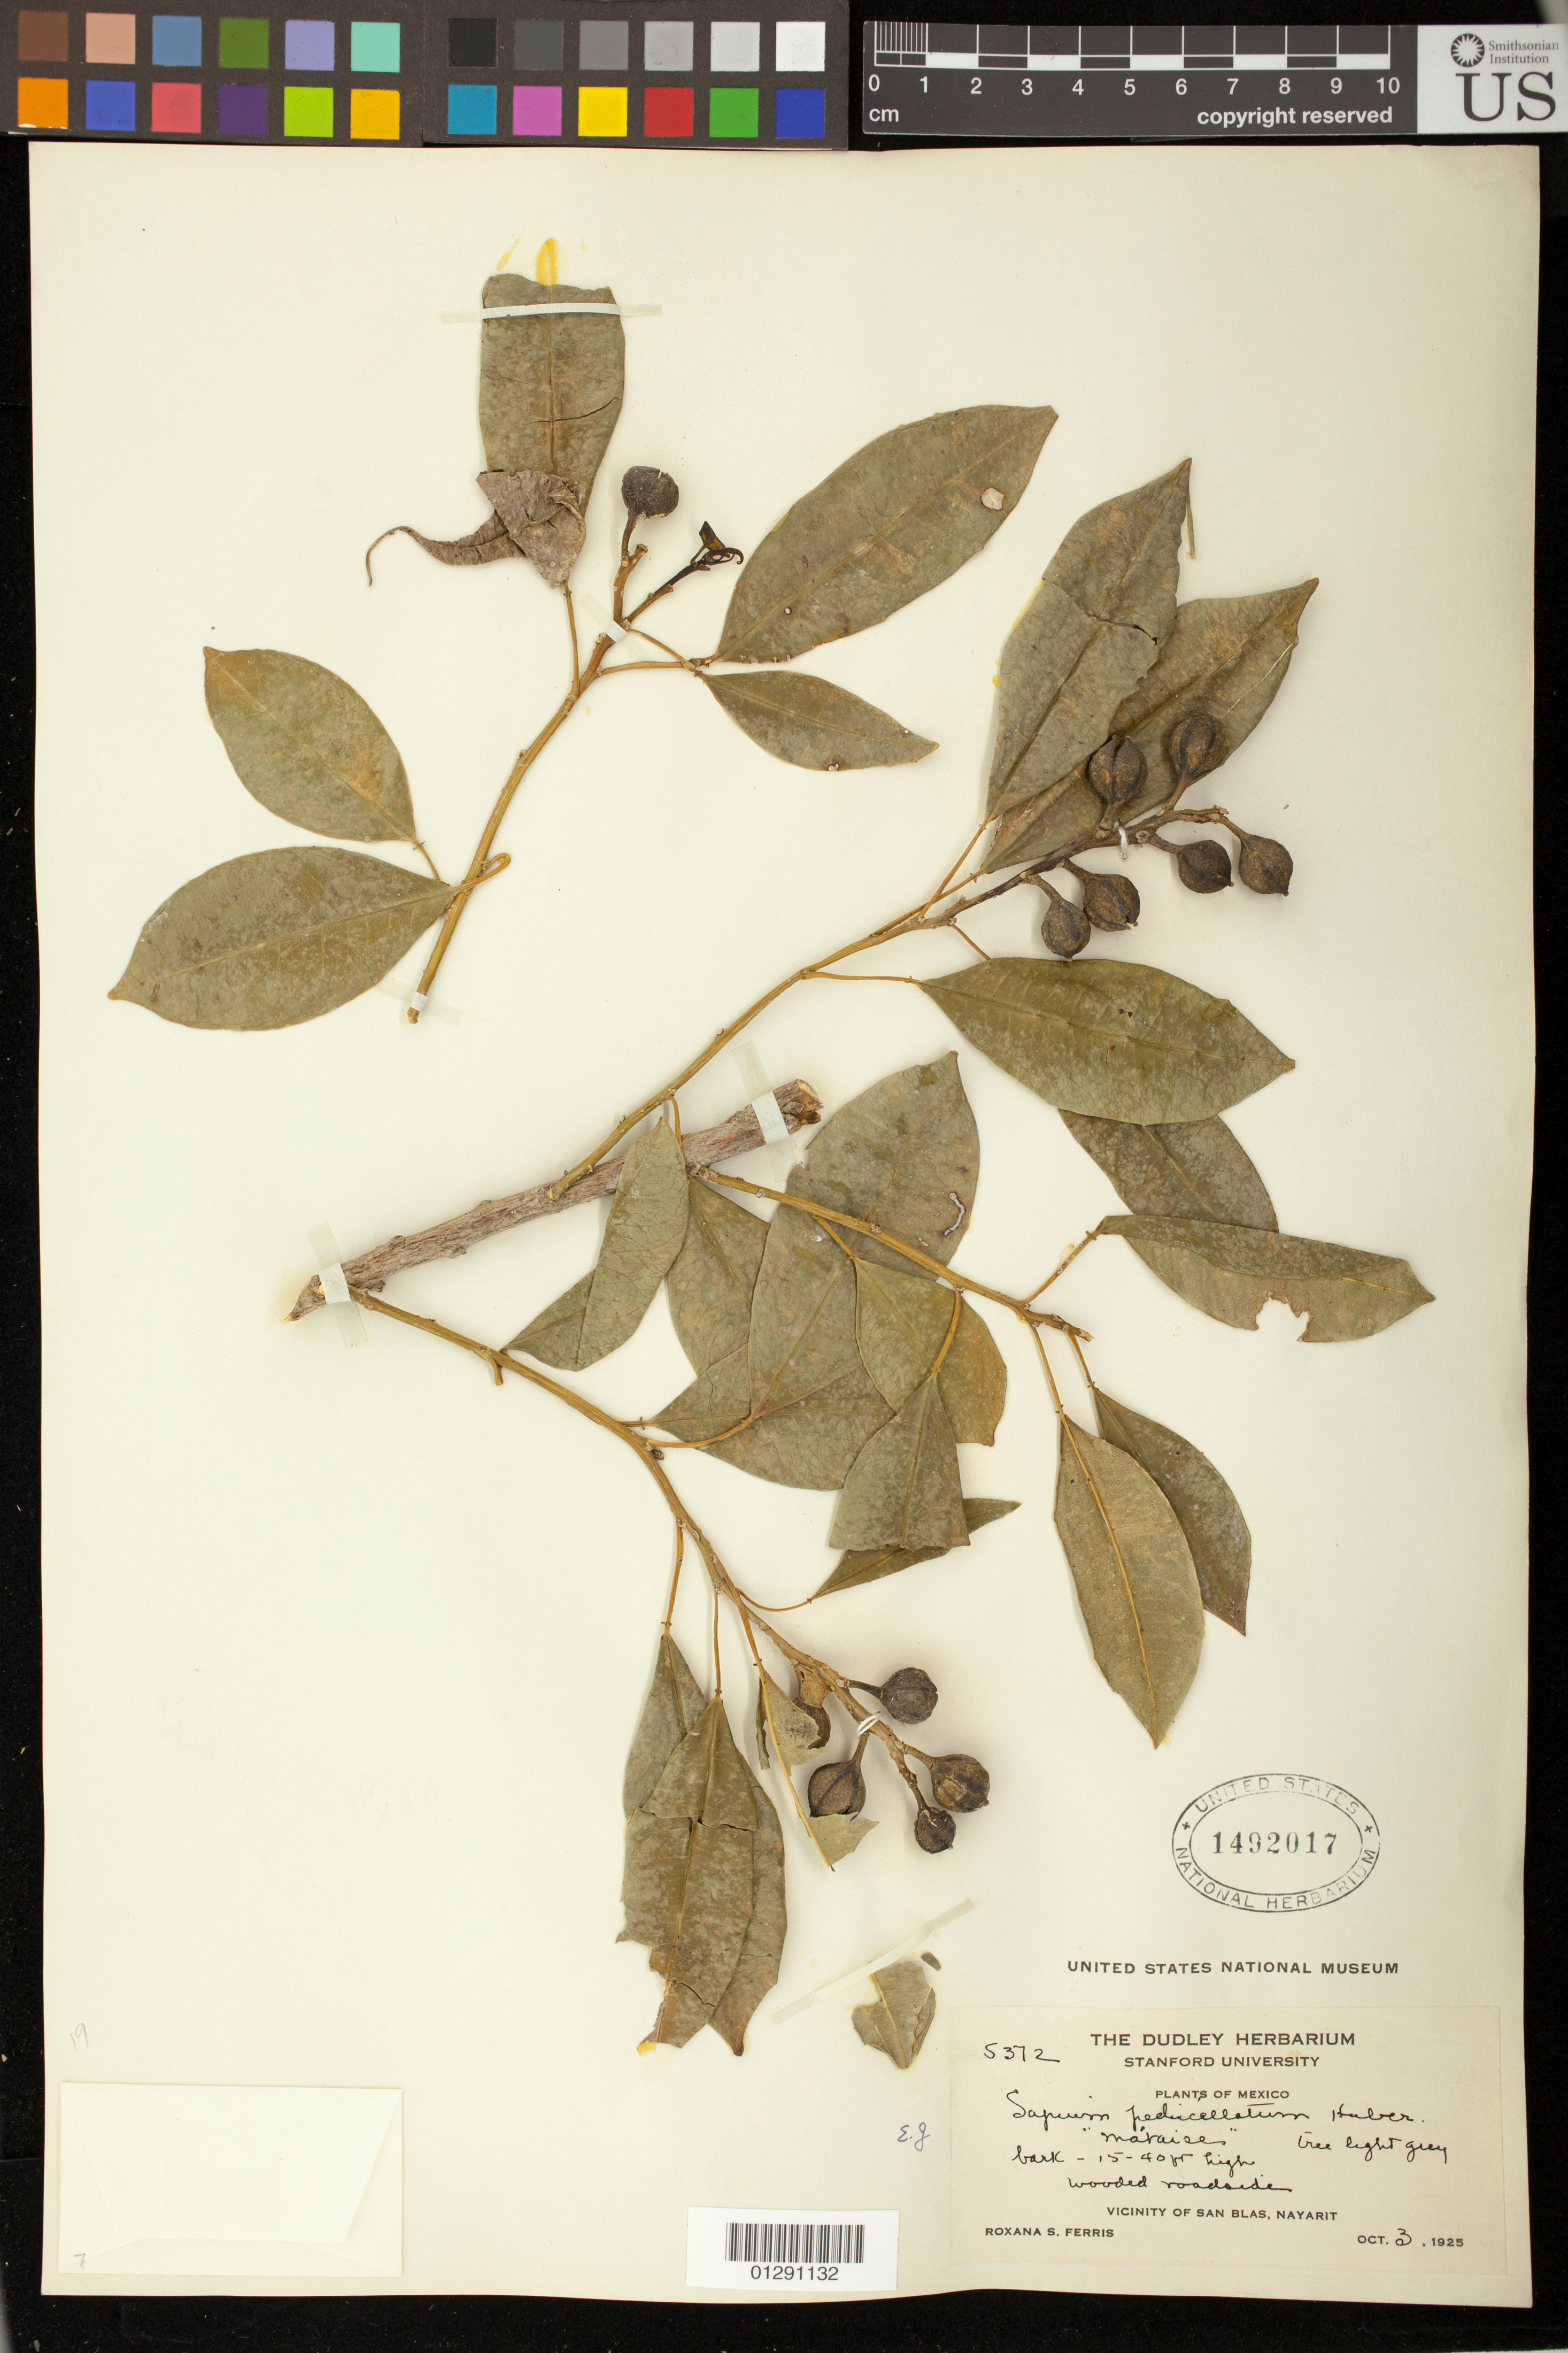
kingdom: Plantae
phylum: Tracheophyta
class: Magnoliopsida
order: Malpighiales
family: Euphorbiaceae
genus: Sapium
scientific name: Sapium pedicellatum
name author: Huber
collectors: R. S. Ferris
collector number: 5372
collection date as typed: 3 Oct 1925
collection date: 1925-10-03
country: México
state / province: Nayarit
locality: Vicinity of San Blas.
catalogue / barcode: US 1492017